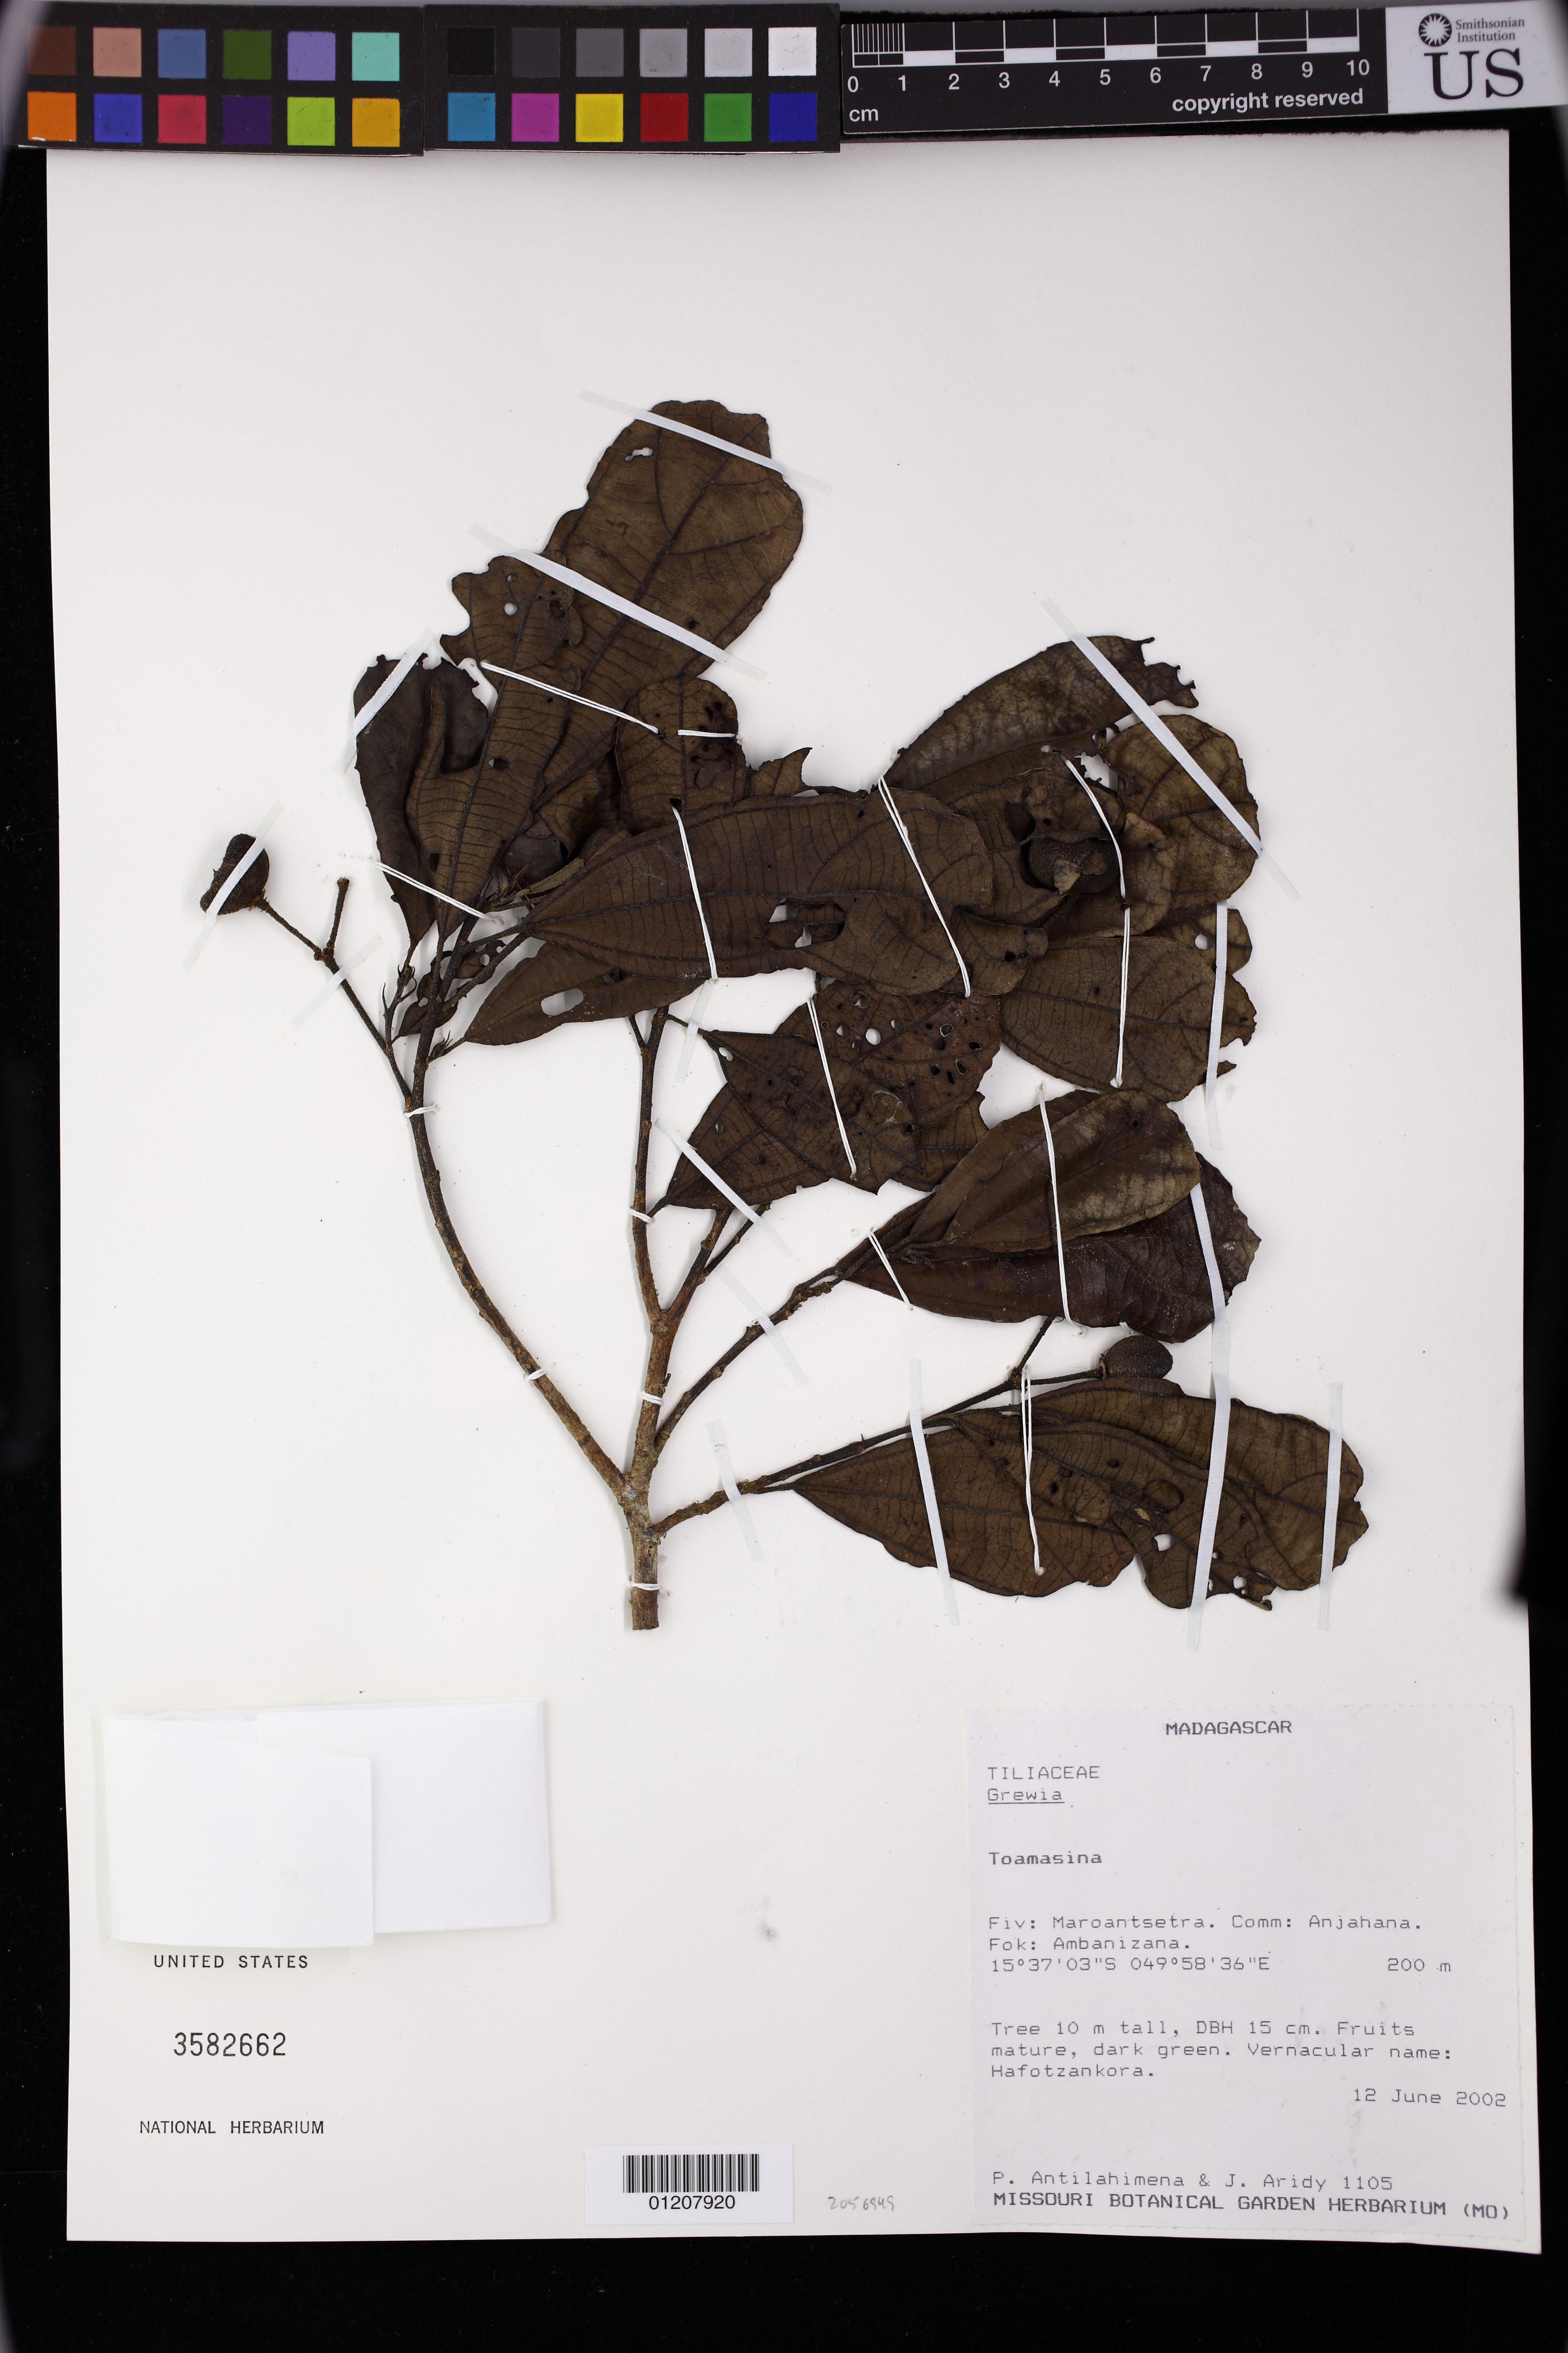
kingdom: Plantae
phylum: Tracheophyta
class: Magnoliopsida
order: Malvales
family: Malvaceae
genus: Grewia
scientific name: Grewia decipiens Capuron ined.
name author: Capuron ex Mabb.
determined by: Jourdain-Fievet, L.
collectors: P. Antilahimena & J. Aridy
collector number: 1105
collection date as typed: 06 Dec 2002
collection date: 2002-12-06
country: Madagascar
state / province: Analanjirofo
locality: Toamasina, Fiv: Maroantsetra, Comm: Anjahana, Fok: Ambanizana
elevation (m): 200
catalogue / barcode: US 3582662